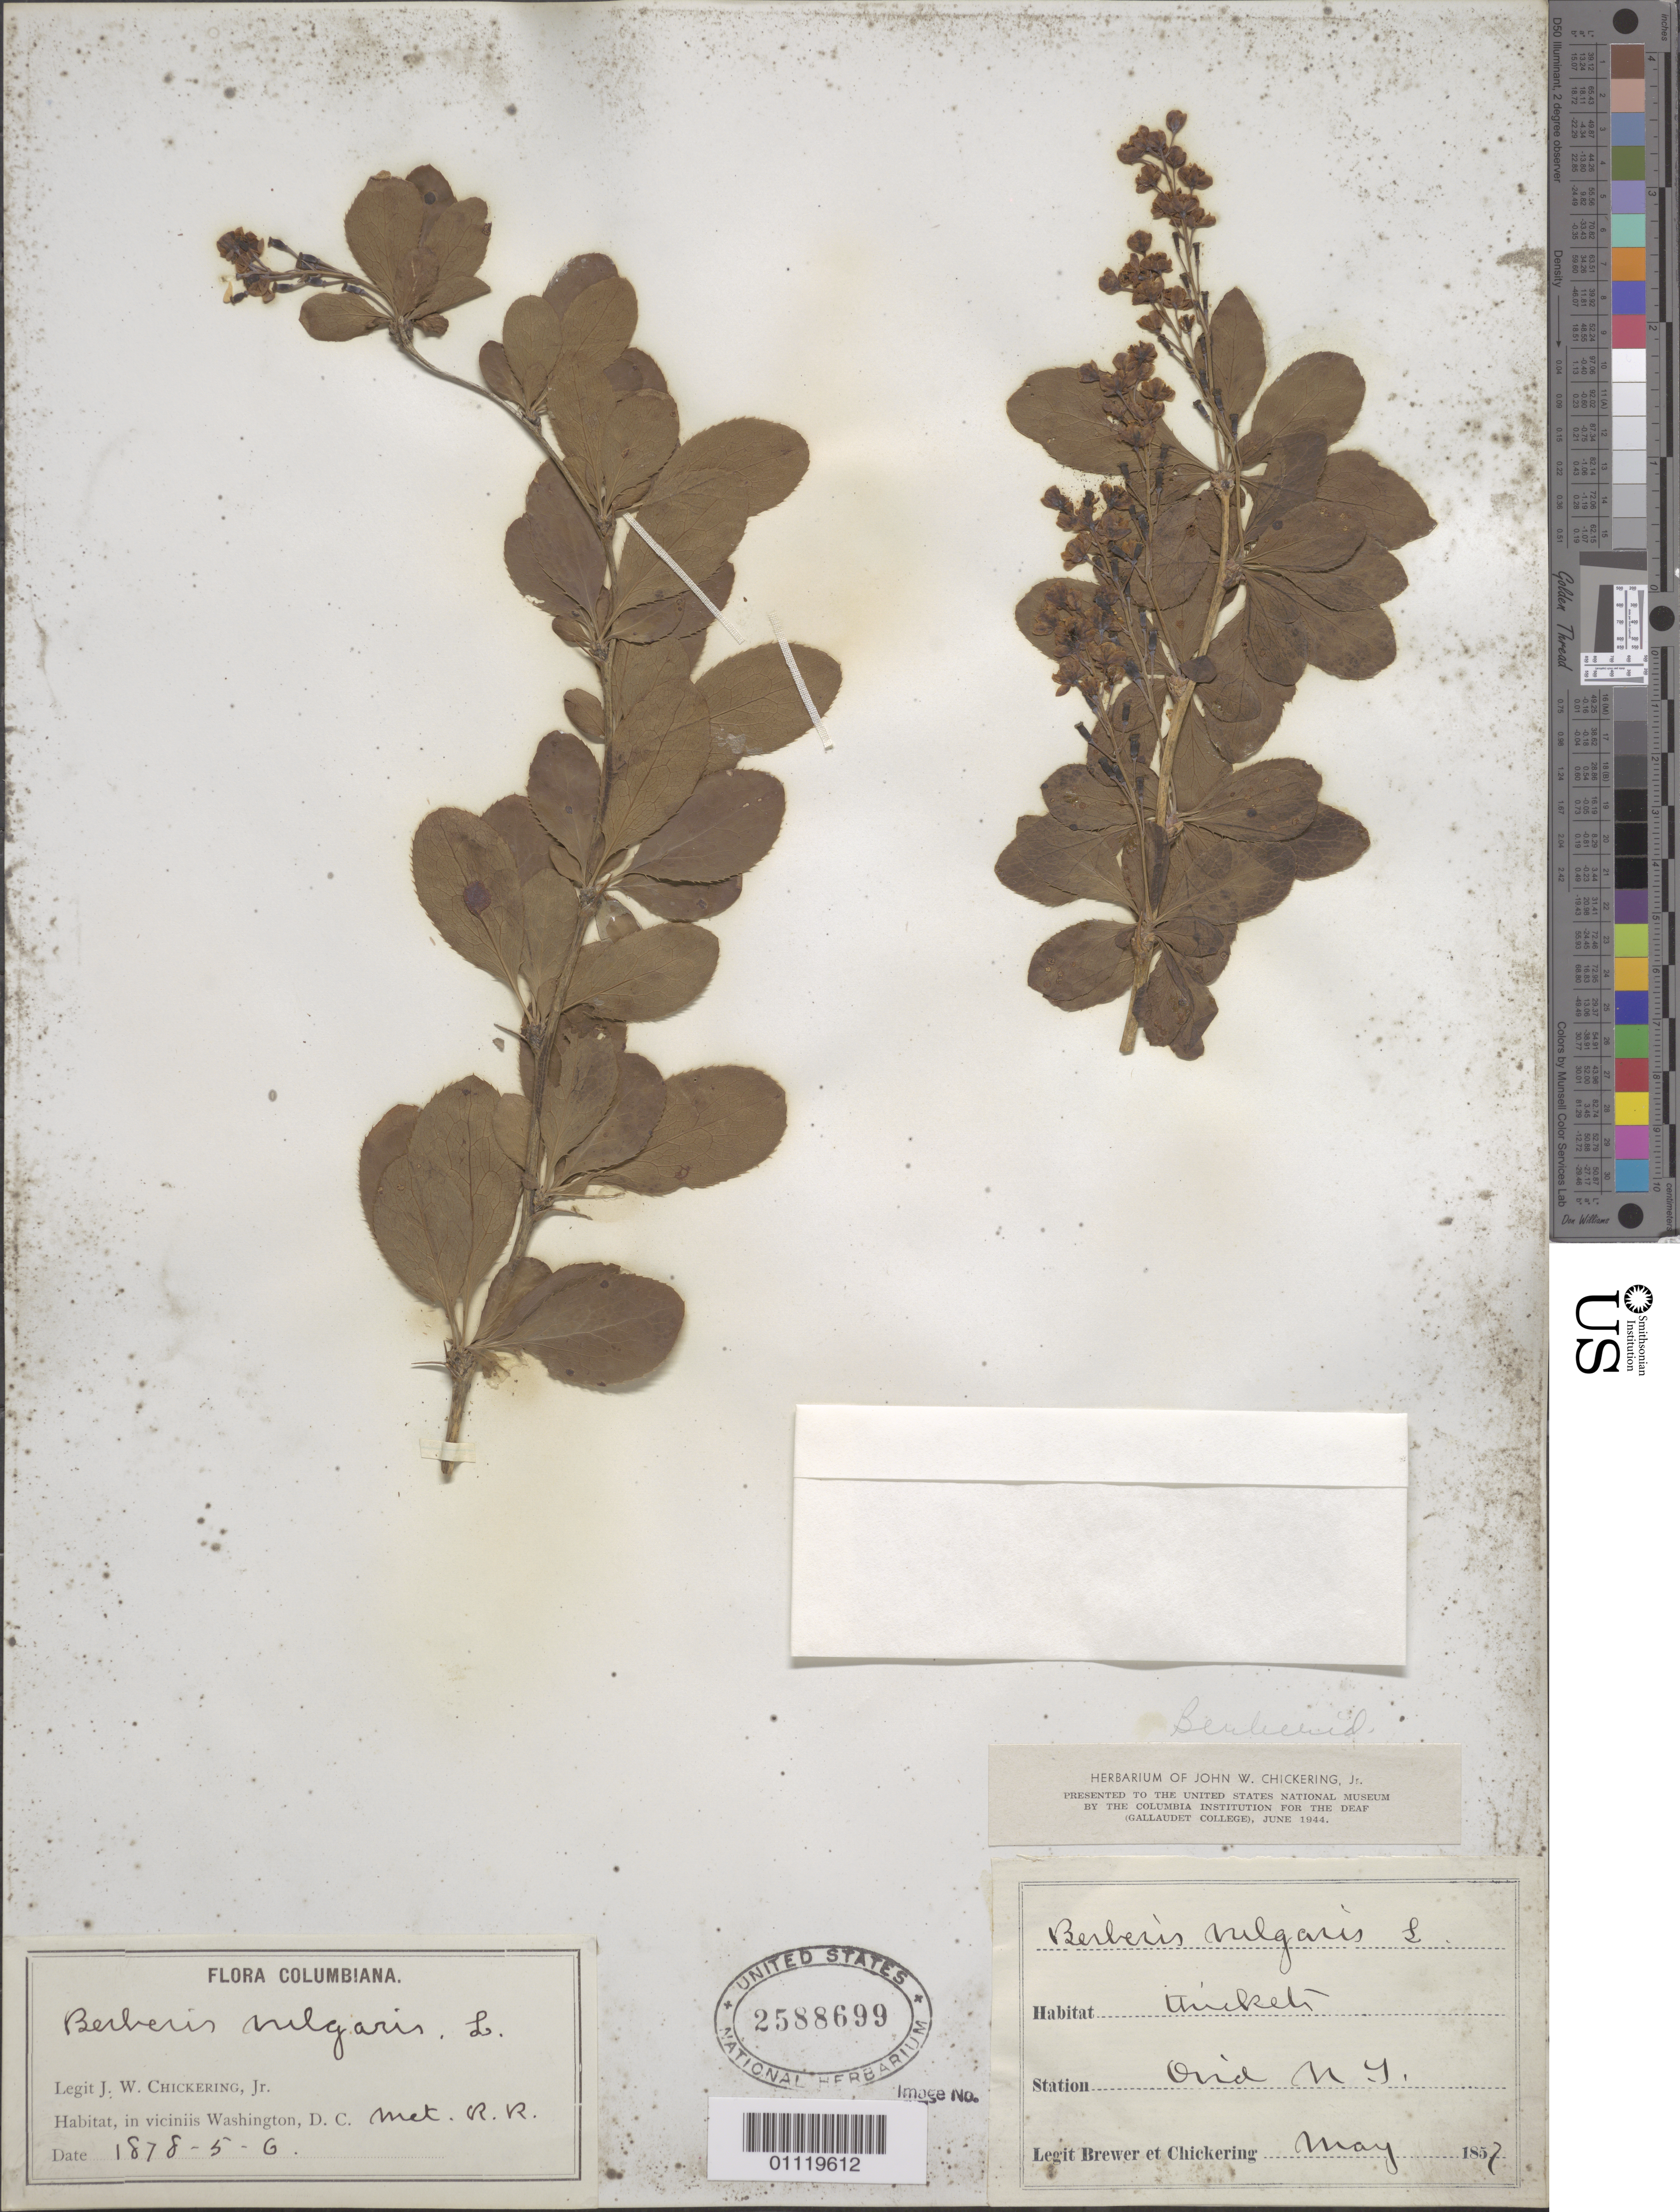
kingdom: Plantae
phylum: Tracheophyta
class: Magnoliopsida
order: Ranunculales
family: Berberidaceae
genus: Berberis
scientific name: Berberis vulgaris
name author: L.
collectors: J. Chickering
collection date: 1857-05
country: United States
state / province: New York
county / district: Seneca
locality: Ovid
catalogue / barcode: US 2588699